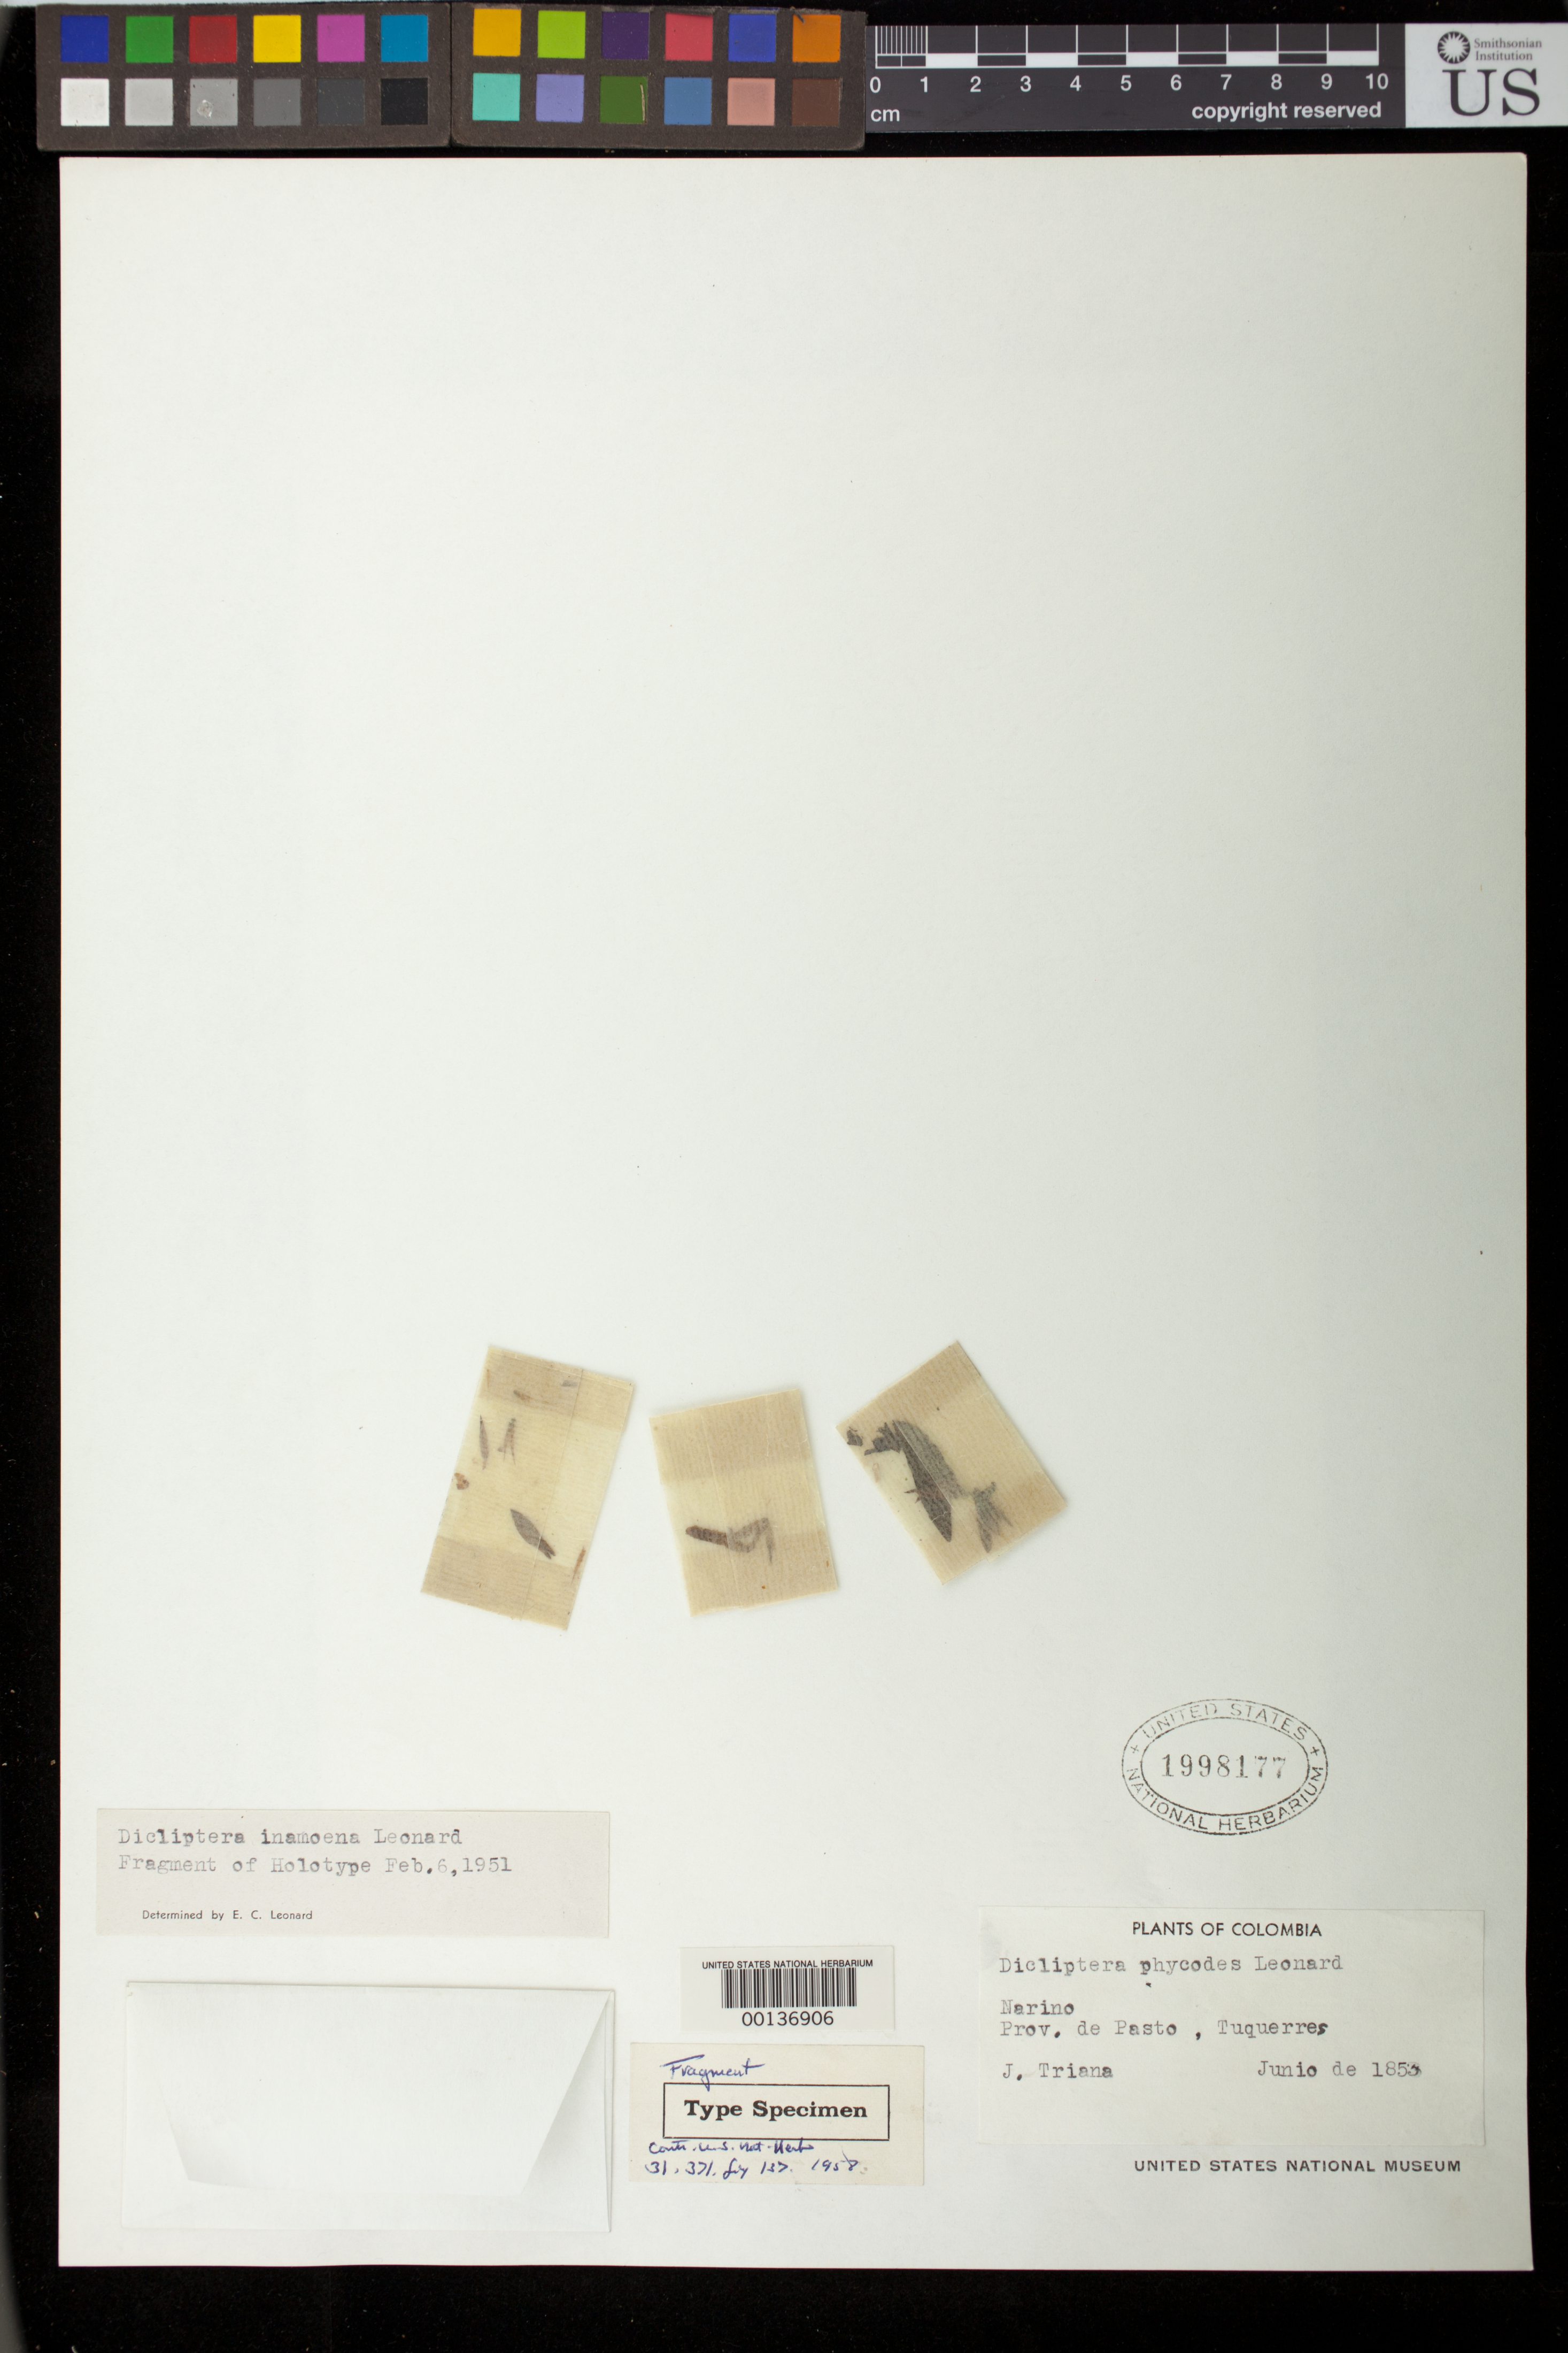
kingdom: Plantae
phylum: Tracheophyta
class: Magnoliopsida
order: Lamiales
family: Acanthaceae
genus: Dicliptera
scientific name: Dicliptera inamoena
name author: Leonard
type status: Isotype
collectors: J. J. Triana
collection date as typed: Jun 1853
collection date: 1853-06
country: Colombia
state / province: Nariño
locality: Tuquerres.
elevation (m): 1700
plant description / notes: Fragmentary material of type specimen, "Fragment of Holotype" (E. C. Leonard 1951), ex herb. unknown.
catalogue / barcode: US 1998177